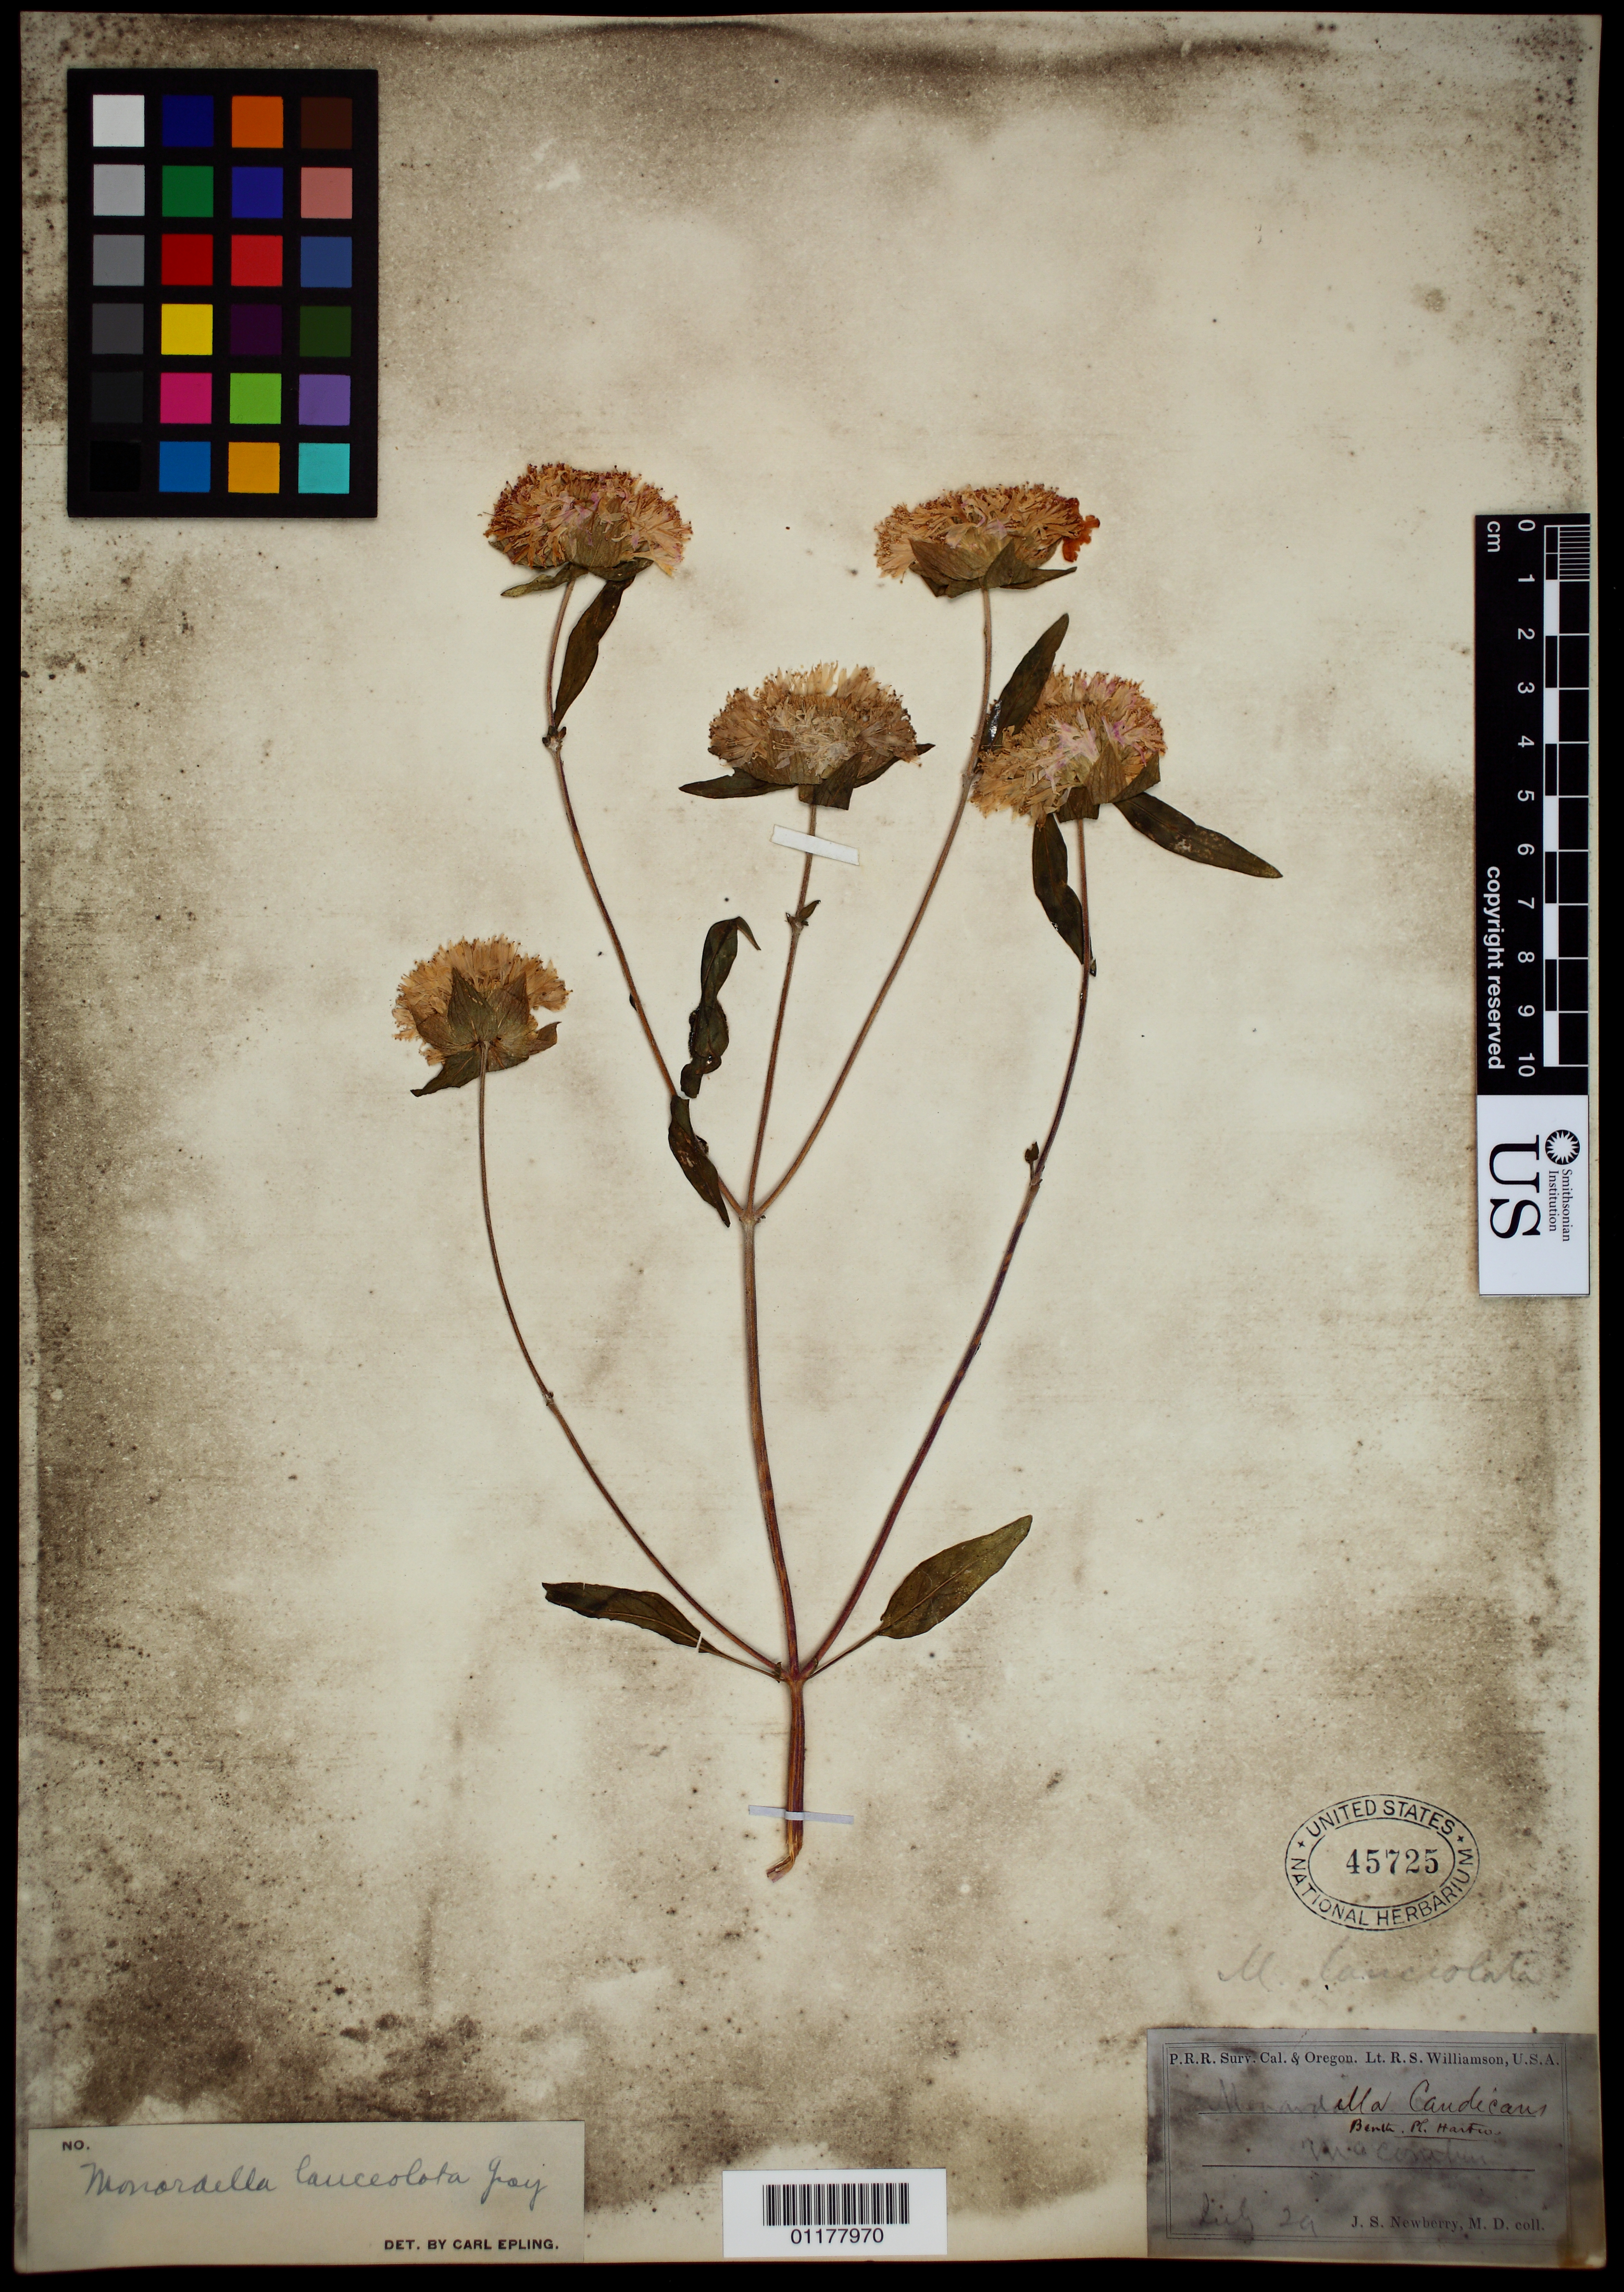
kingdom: Plantae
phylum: Tracheophyta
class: Magnoliopsida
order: Lamiales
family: Lamiaceae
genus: Monardella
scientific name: Monardella lanceolata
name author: A. Gray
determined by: Epling, C. C.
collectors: J. S. Newberry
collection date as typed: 29 Jul 18--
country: United States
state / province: California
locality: McCombus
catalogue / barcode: US 45725